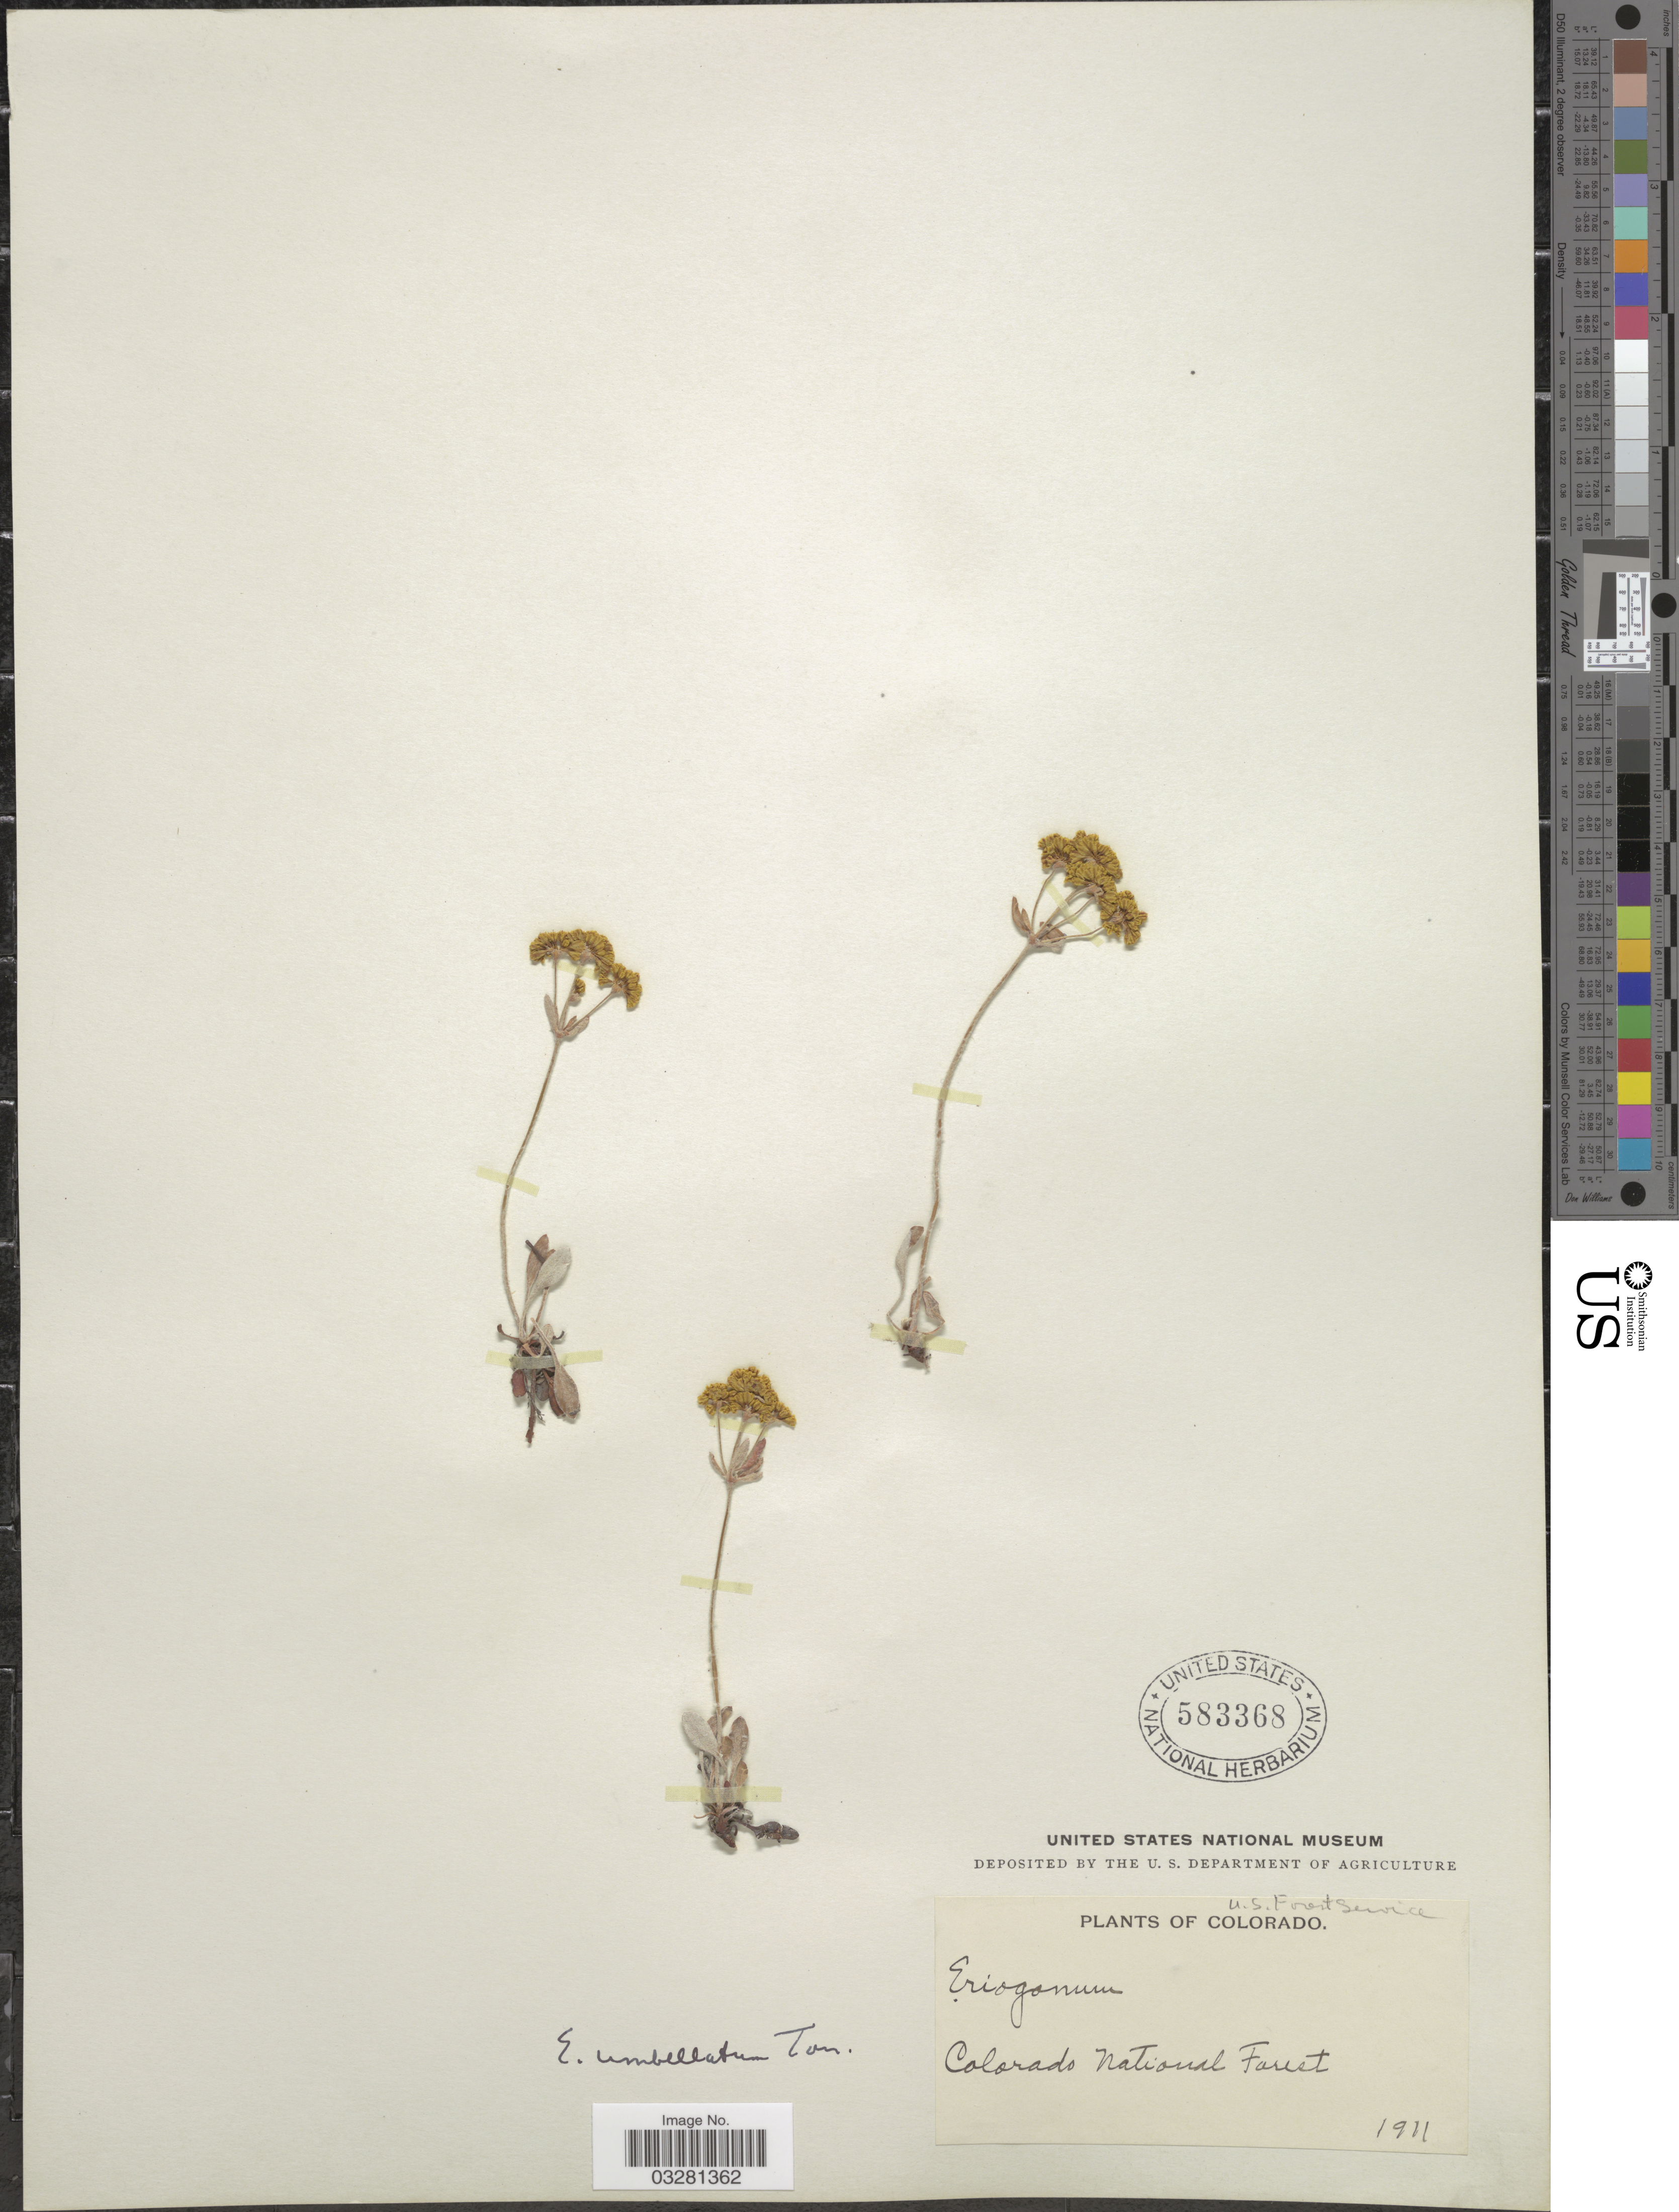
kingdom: Plantae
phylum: Tracheophyta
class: Magnoliopsida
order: Caryophyllales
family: Polygonaceae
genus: Eriogonum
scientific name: Eriogonum umbellatum var. umbellatum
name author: Torr.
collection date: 1911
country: United States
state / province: Colorado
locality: Colorado National Forest.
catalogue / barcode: US 583368